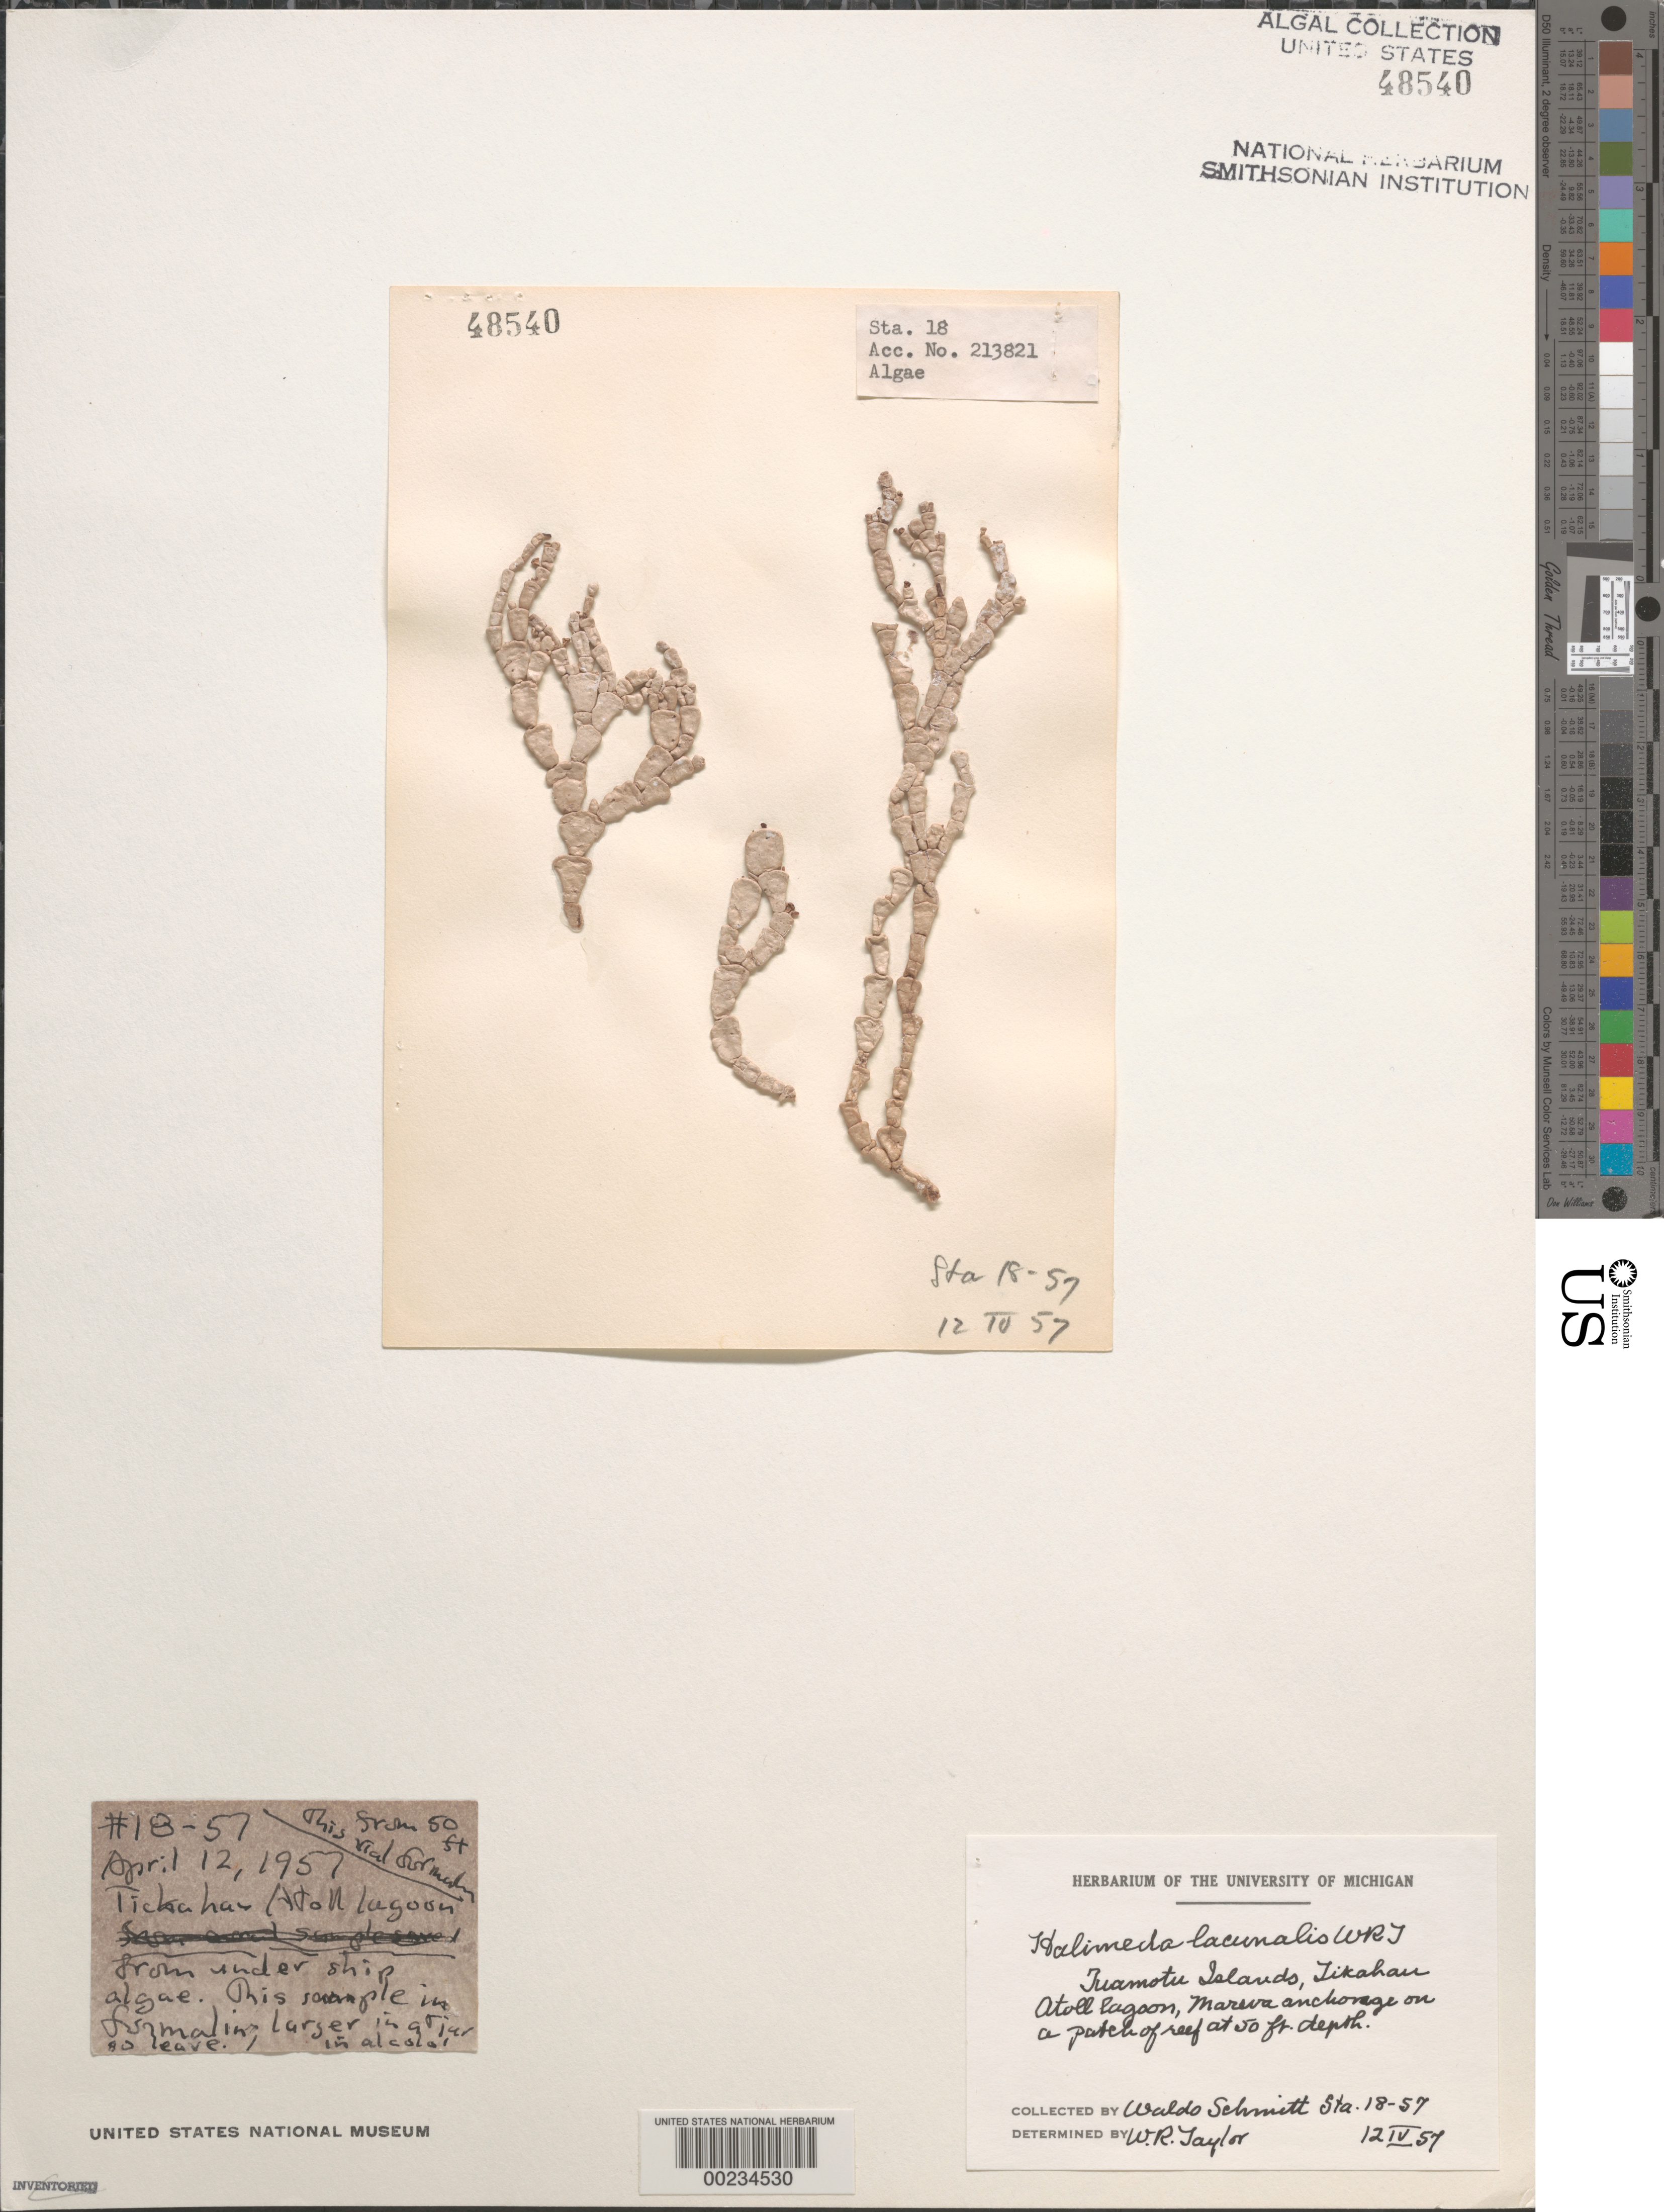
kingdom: Plantae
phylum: Chlorophyta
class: Ulvophyceae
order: Bryopsidales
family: Halimedaceae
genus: Halimeda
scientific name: Halimeda lacunalis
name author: W.R. Taylor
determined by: Taylor, William R.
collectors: W. L. Schmitt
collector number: Station 18-57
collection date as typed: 12 Apr 1957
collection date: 1957-04-12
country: French Polynesia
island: Tikehau Atoll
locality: Lagoon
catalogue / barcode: US 48540